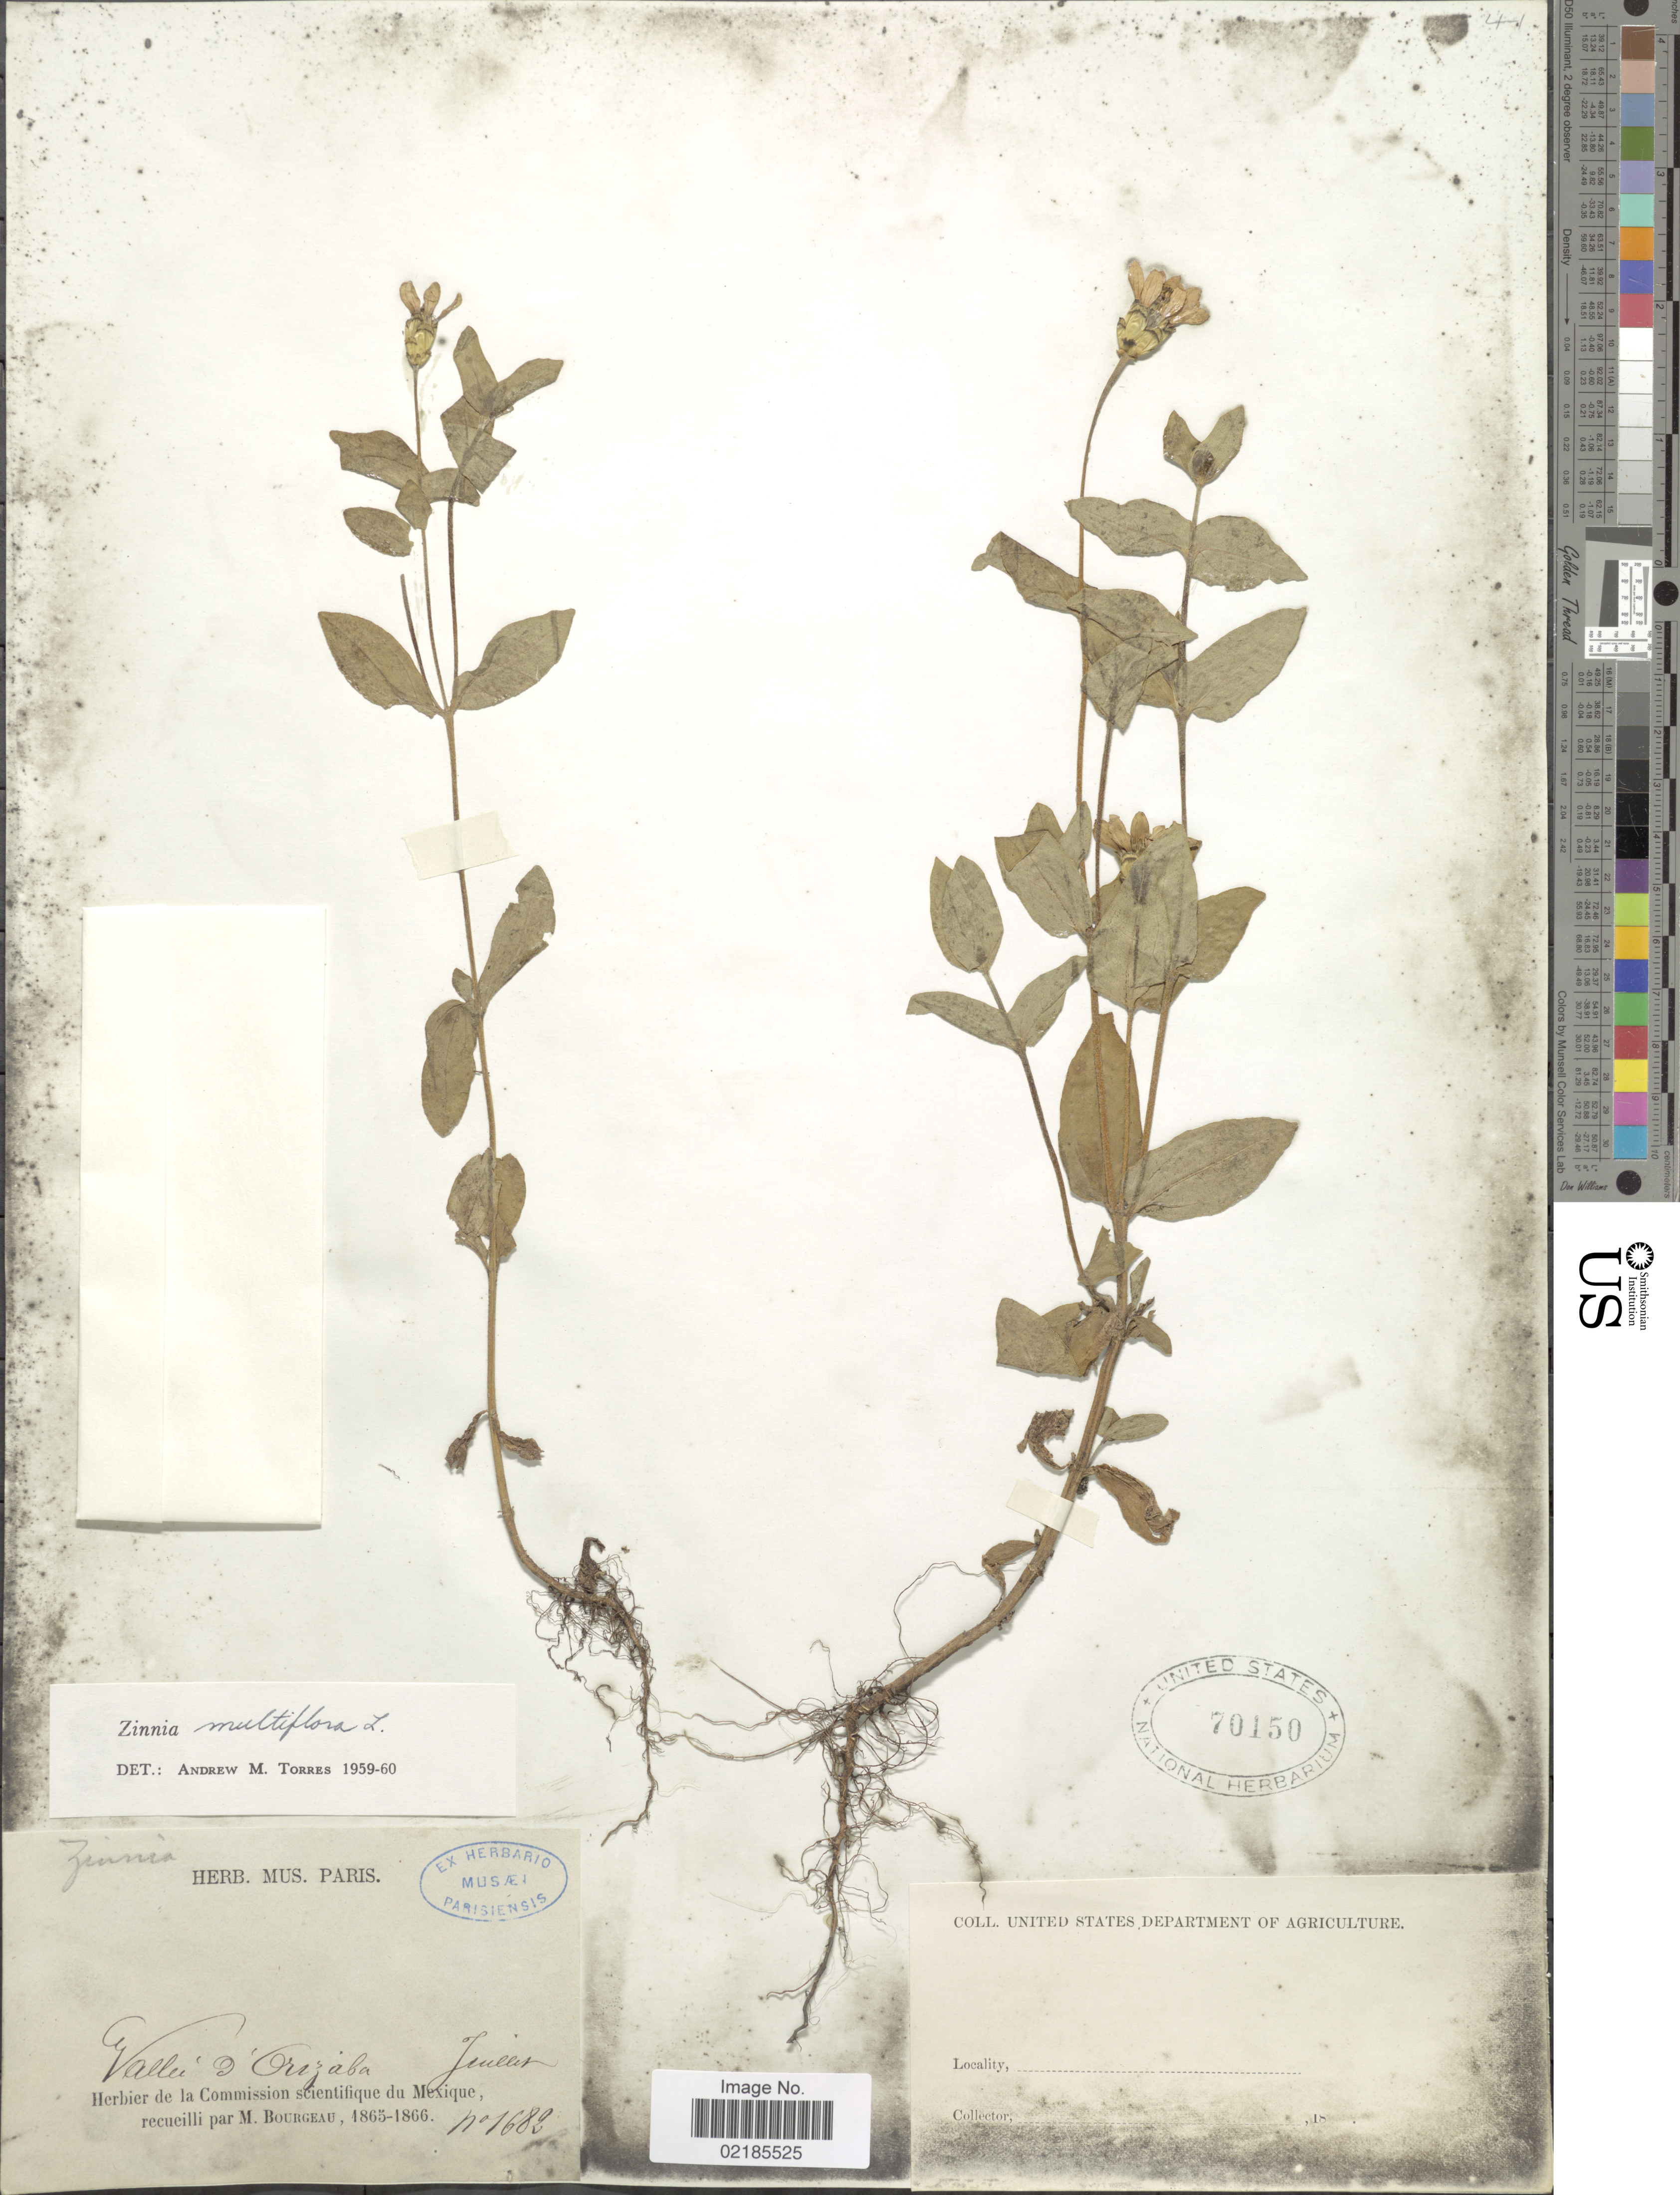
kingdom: Plantae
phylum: Tracheophyta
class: Magnoliopsida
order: Asterales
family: Asteraceae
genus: Zinnia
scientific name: Zinnia peruviana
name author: (L.) L.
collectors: M. Bourgeau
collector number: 1682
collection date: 1865-07/1866-07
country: Mexico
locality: Vallei d'Orizaba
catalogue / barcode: US 70150